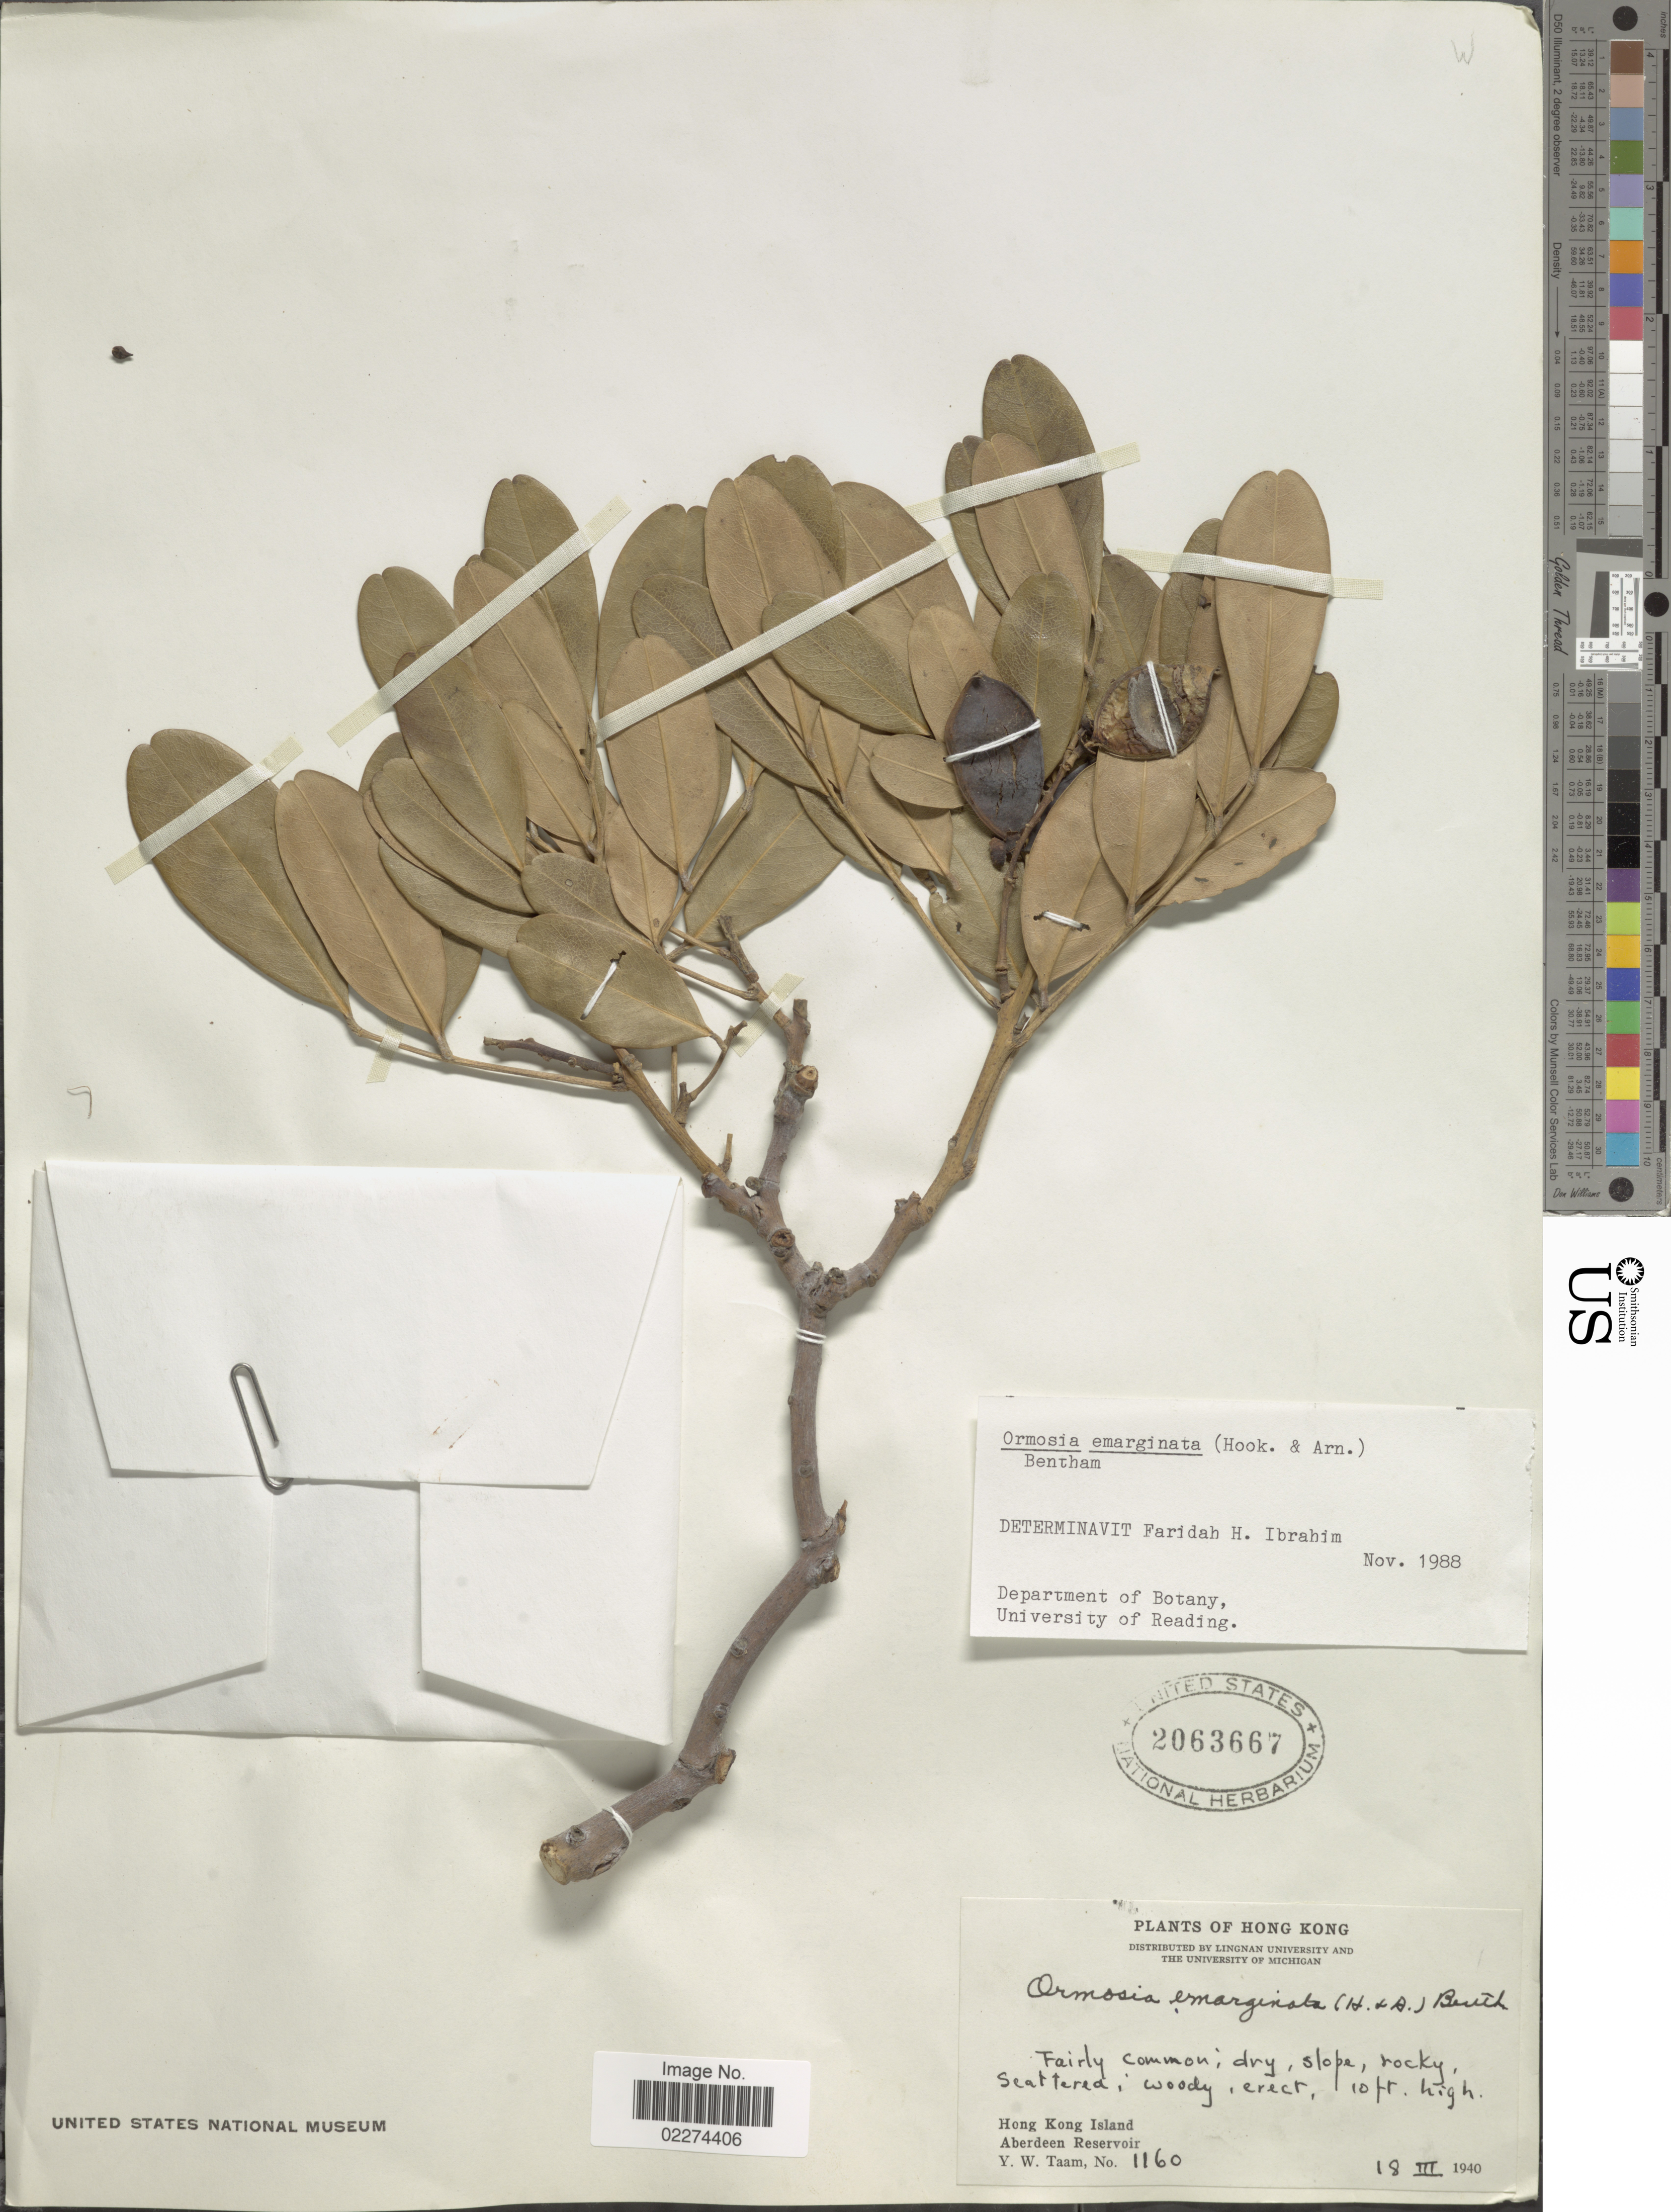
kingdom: Plantae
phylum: Tracheophyta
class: Magnoliopsida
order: Fabales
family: Fabaceae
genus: Ormosia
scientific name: Ormosia emarginata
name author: (Hook. & Arn.) Benth.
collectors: Y. W. Taam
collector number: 1160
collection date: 1940-03-18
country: China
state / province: Hong Kong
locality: Hong Kong Island, Aberdeen Reservoir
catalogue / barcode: US 2063667